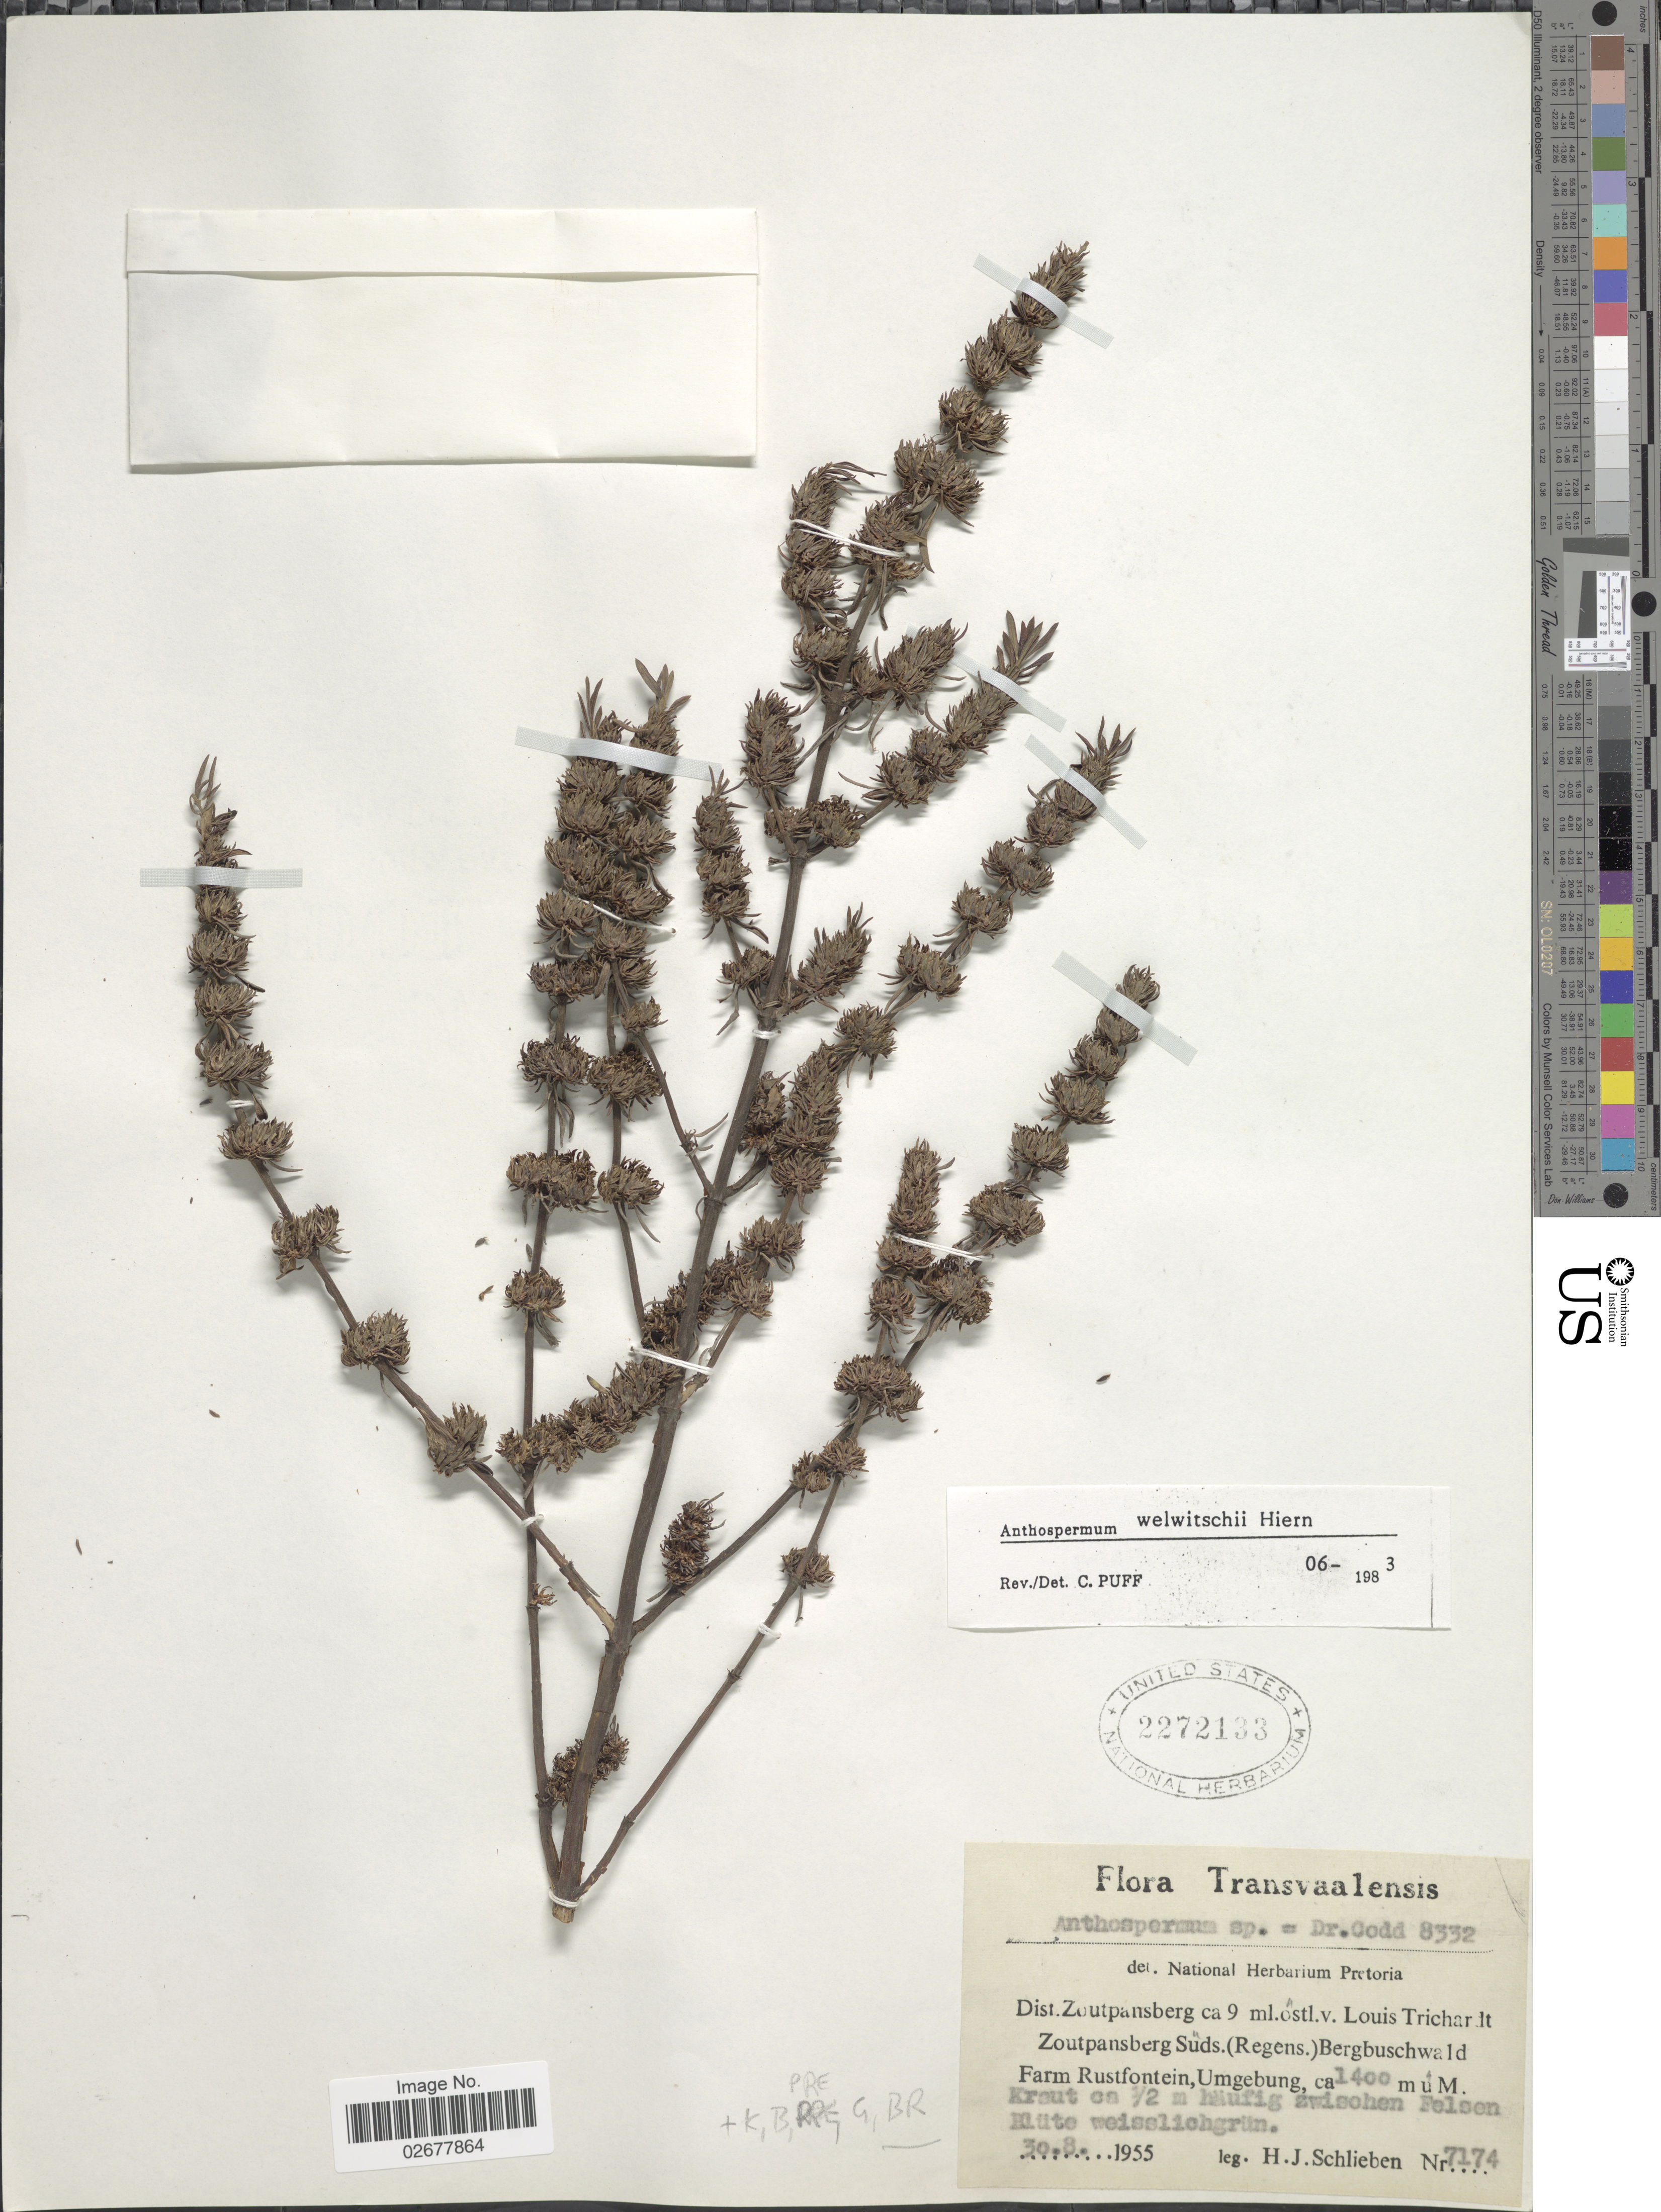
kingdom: Plantae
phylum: Tracheophyta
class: Magnoliopsida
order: Gentianales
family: Rubiaceae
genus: Anthospermum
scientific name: Anthospermum welwitschii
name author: Hiern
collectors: H. J. Schlieben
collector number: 7174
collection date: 1955-08-30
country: South Africa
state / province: Limpopo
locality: Transvaalensis, Dist. Zoutpansberg ac 9 ml östl.v. Louis Trichardt Zoutpansberg Süds (Regens.) Bergbuschwald Farm Rustfontein, Umgebung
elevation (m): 1400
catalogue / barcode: US 2272133